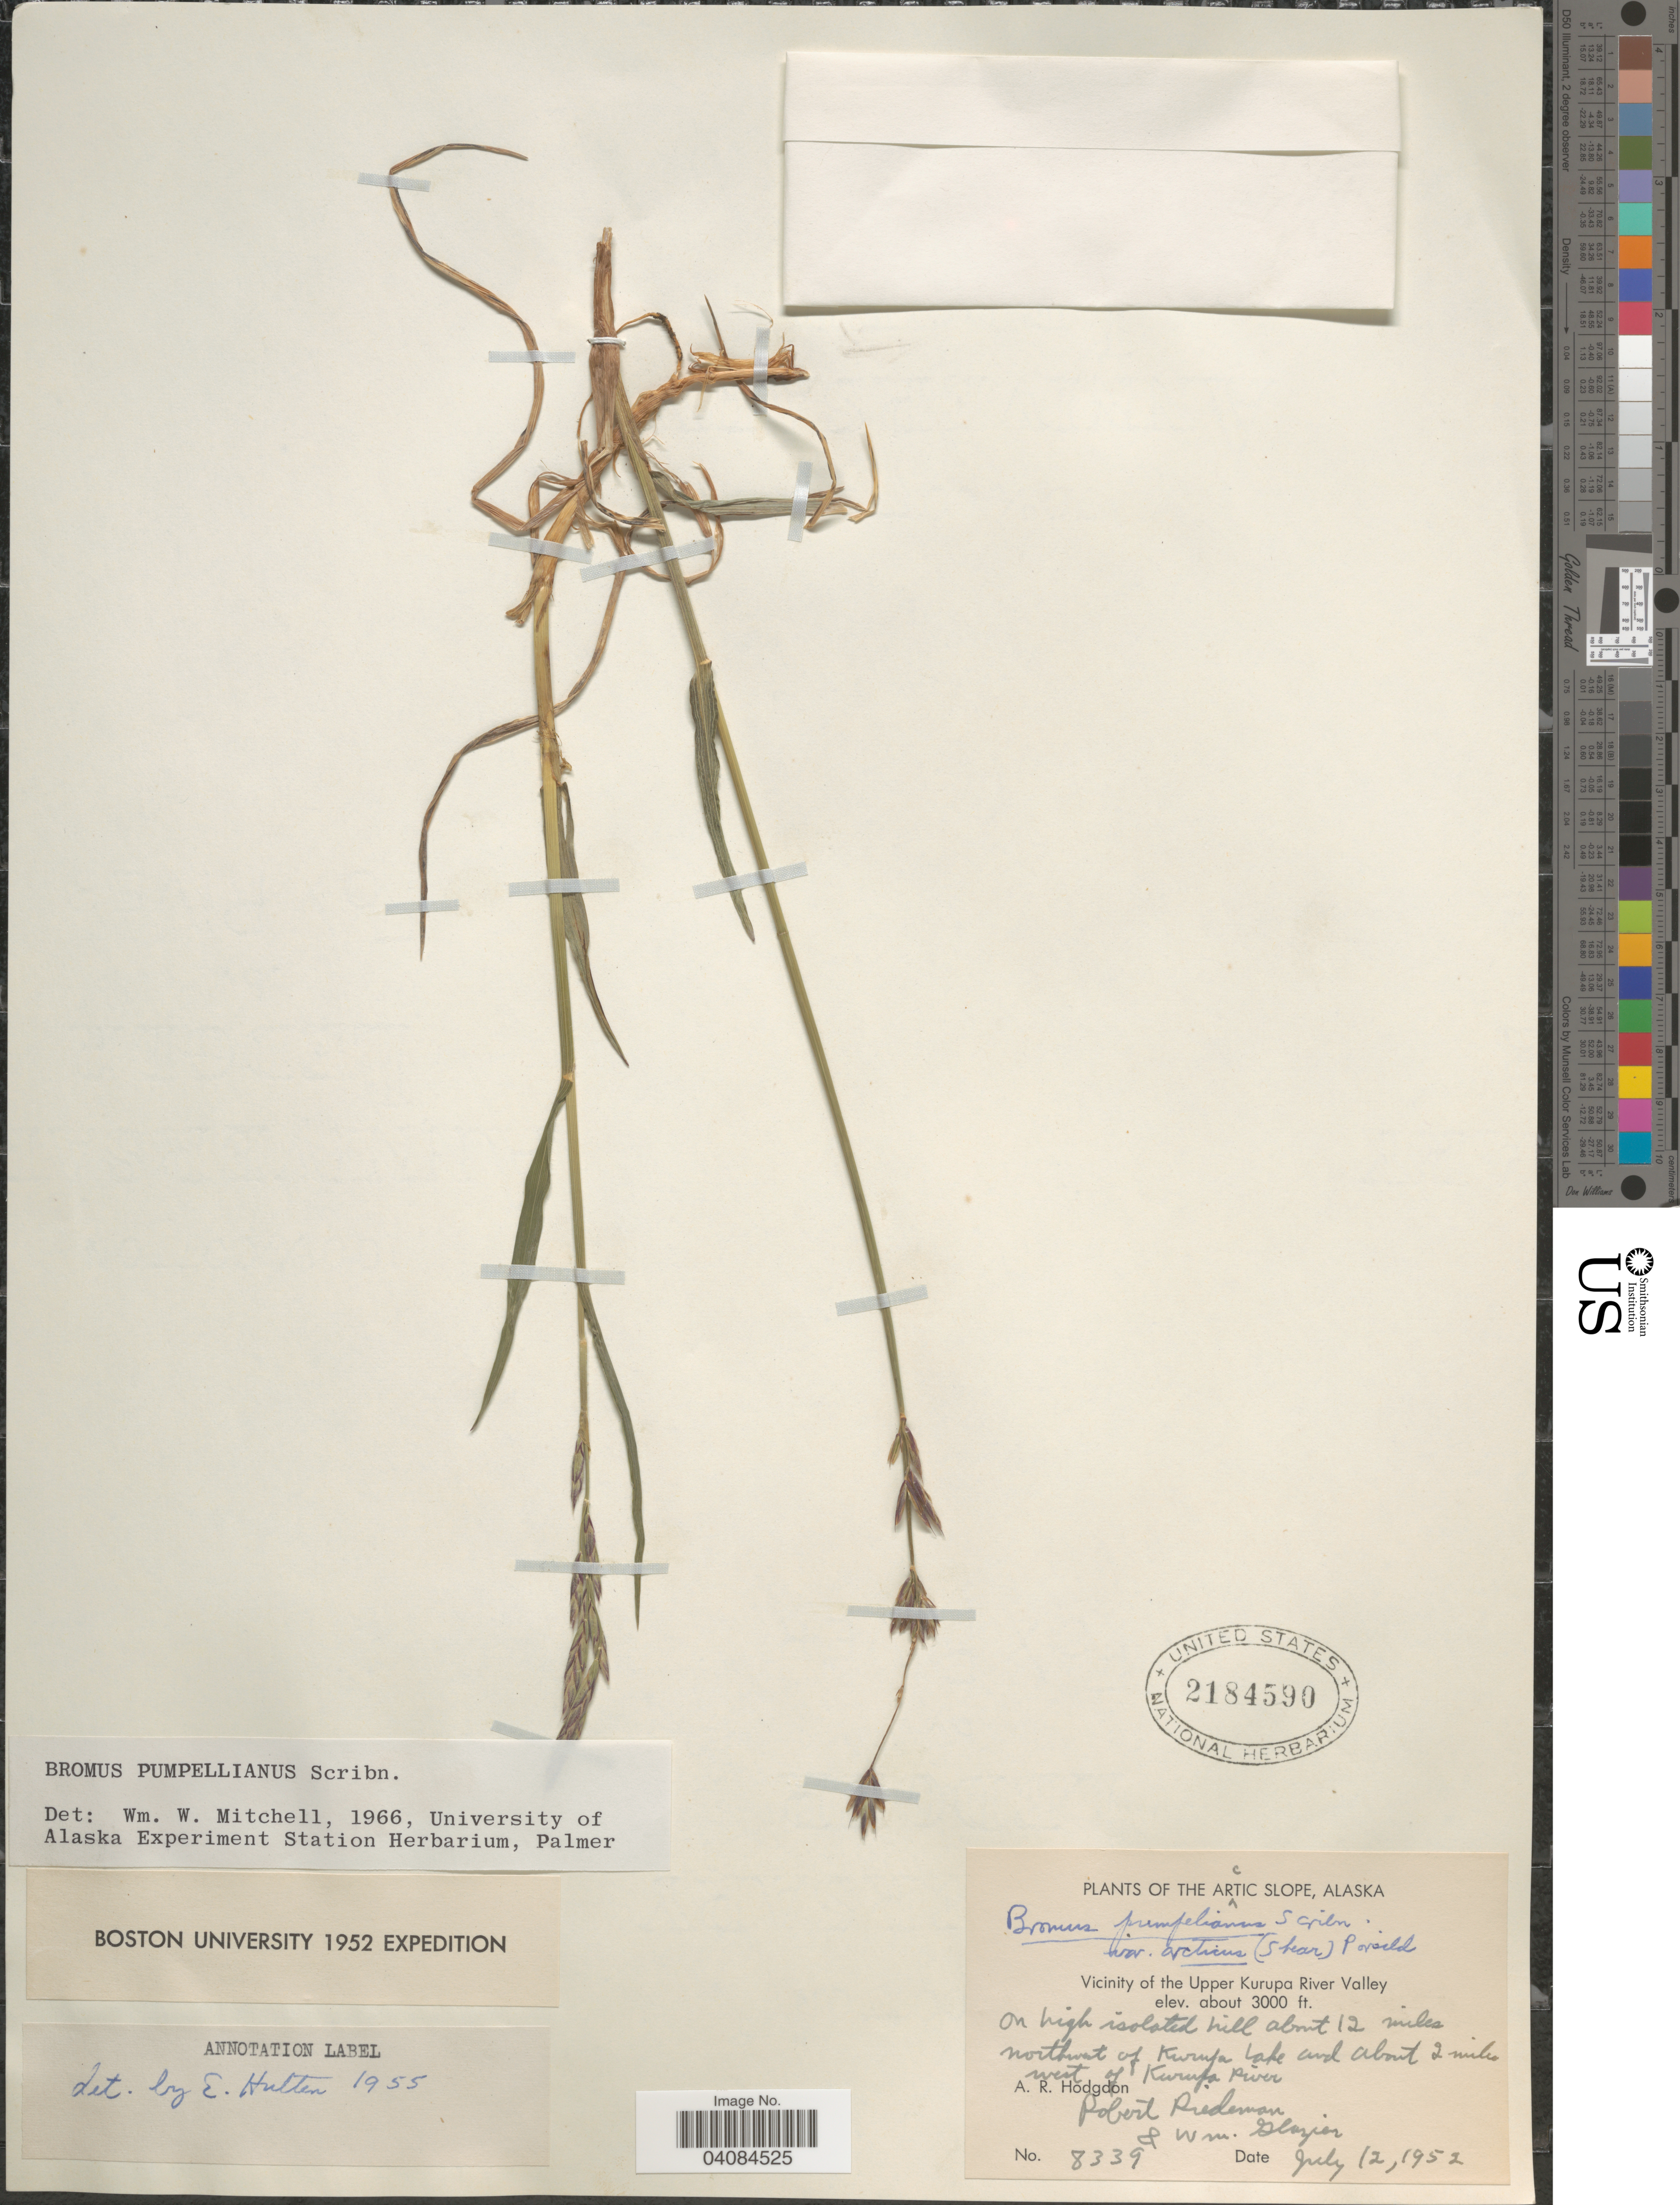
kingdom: Plantae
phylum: Tracheophyta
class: Liliopsida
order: Poales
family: Poaceae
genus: Bromus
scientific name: Bromus pumpellianus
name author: Scribn.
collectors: A. R. Hodgdon, R. Riedeman & W. Glazier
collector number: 8339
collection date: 1952-07-12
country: United States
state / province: Alaska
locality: Boston University 1952 Expedition. The Arctic Slope. Vicinity of the Upper Kurupa River Valley. On high isolated hill about 12 miles northwest of Kurupa Lake and about 2 miles west of Kurupa River.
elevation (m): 914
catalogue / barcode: US 2184590